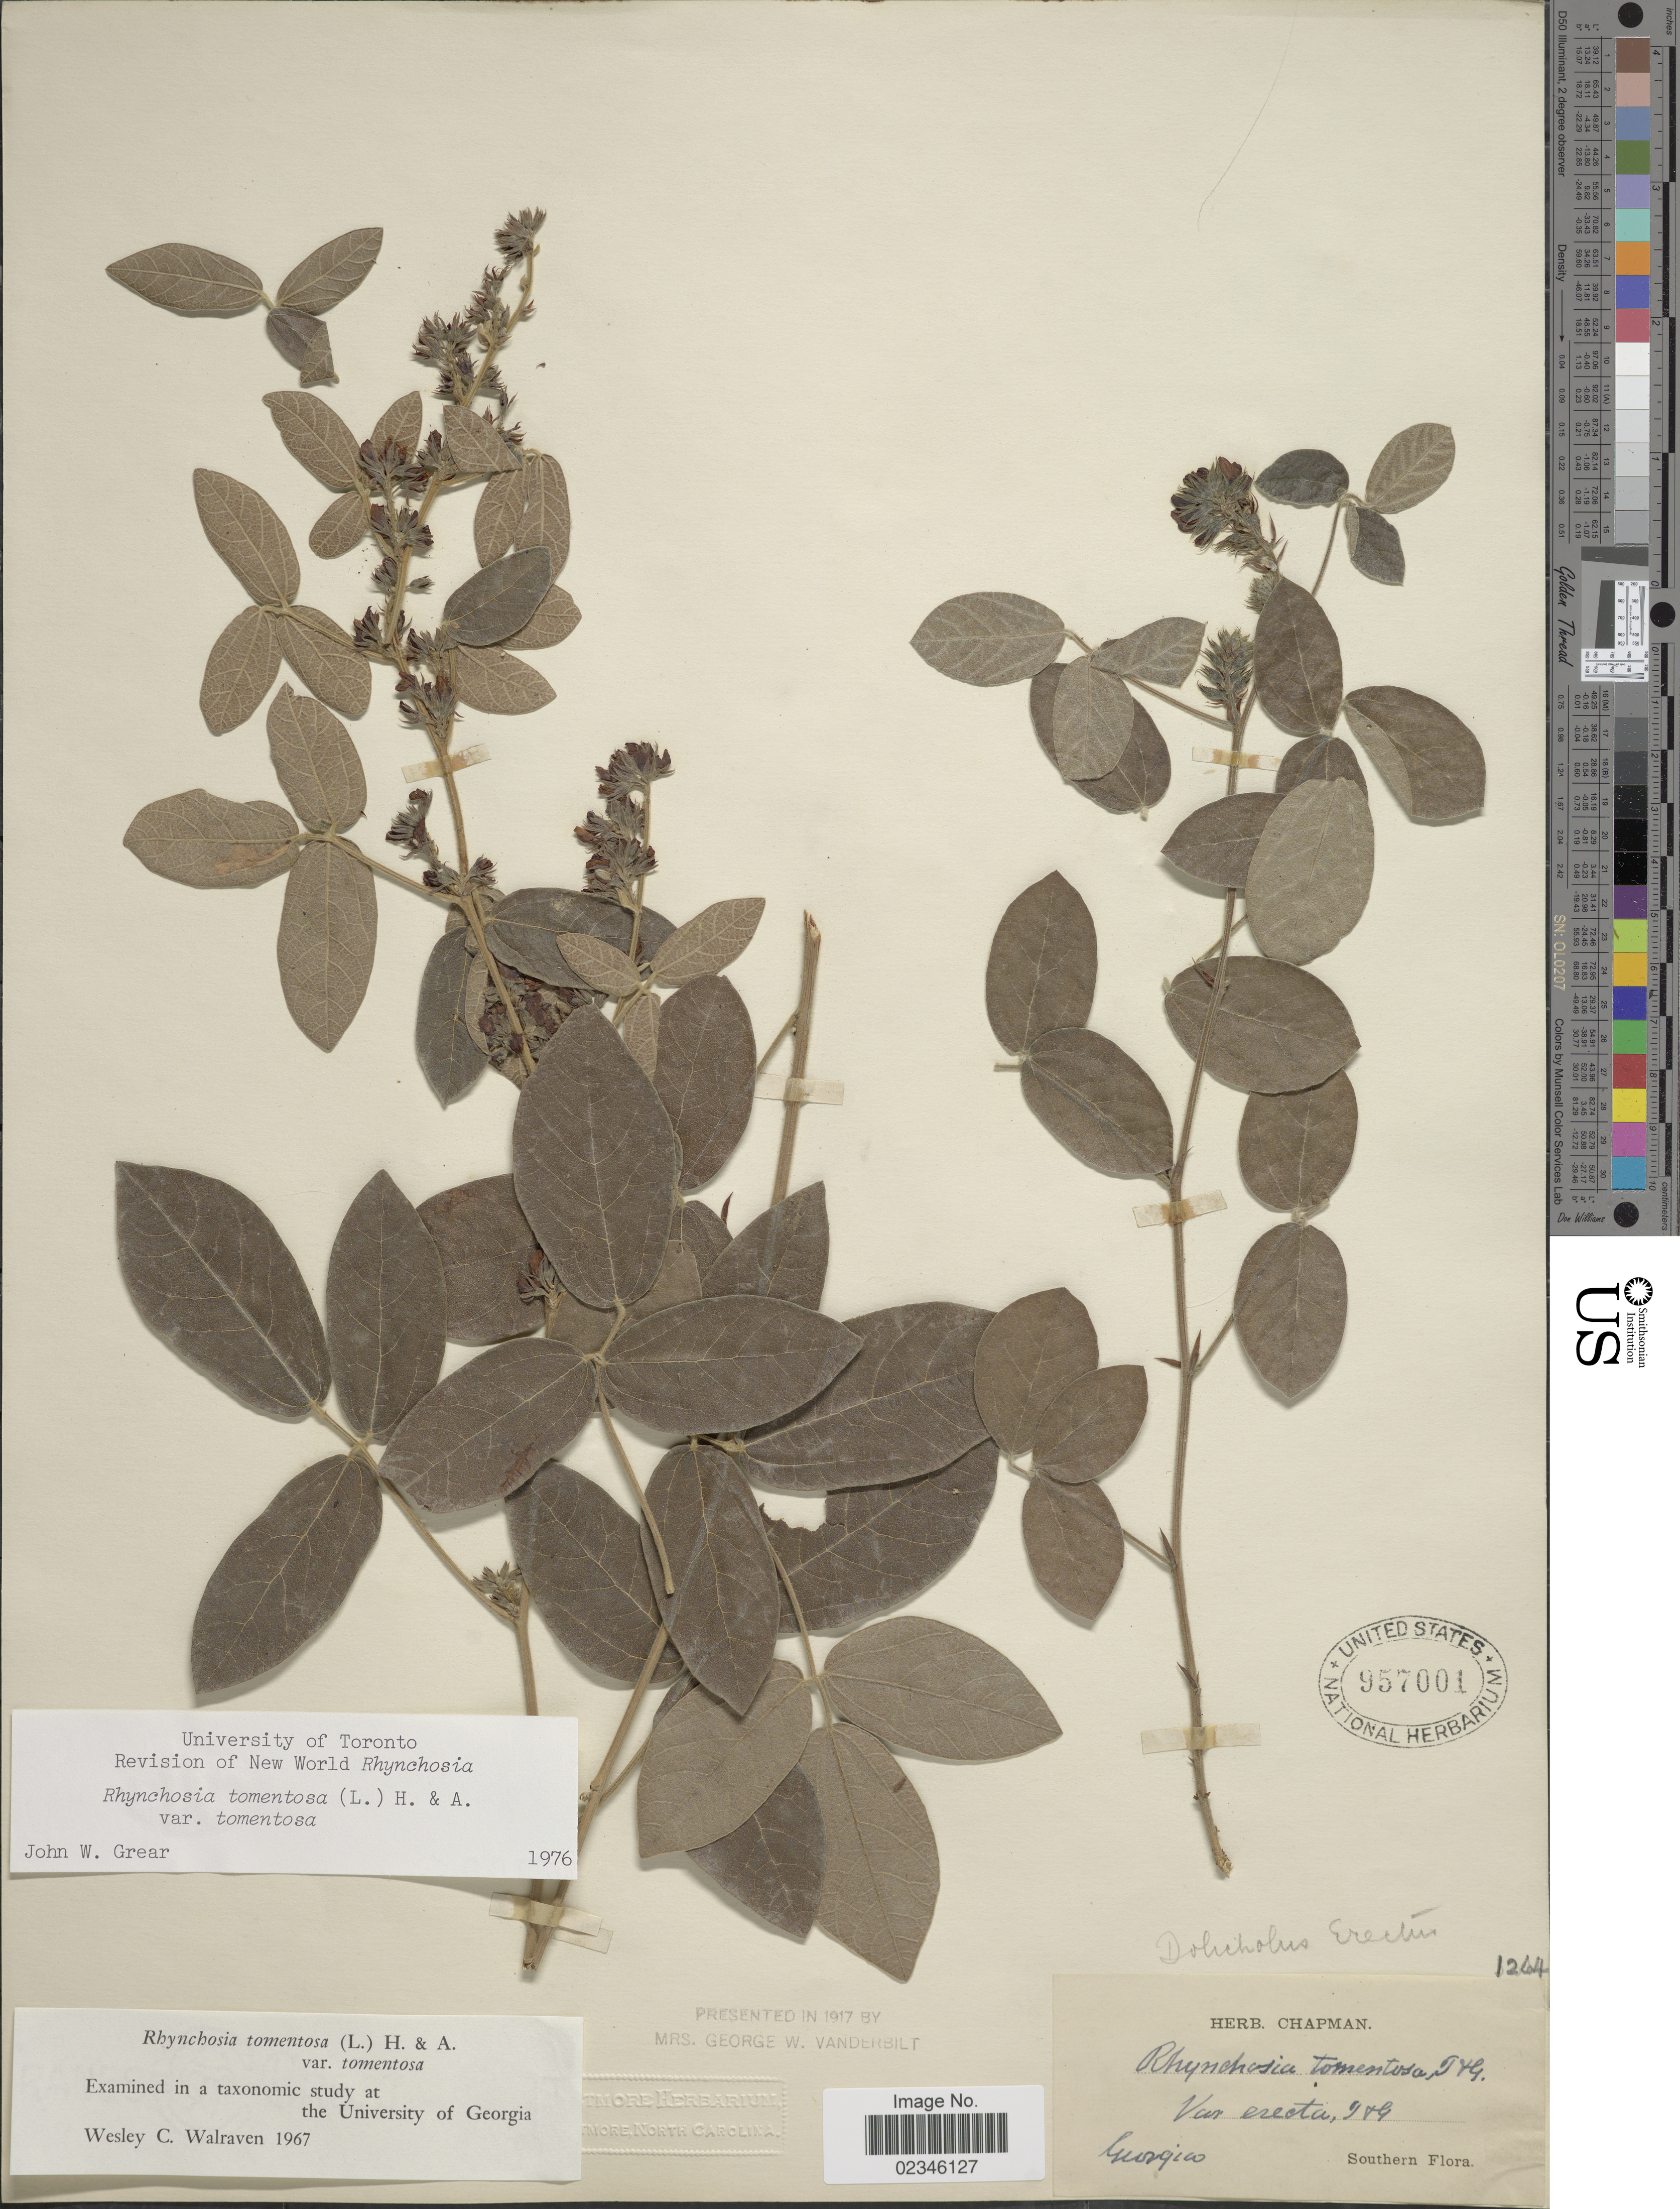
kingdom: Plantae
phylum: Tracheophyta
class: Magnoliopsida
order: Fabales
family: Fabaceae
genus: Rhynchosia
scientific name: Rhynchosia tomentosa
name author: (L.) Hook. & Arn.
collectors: ex herb. Chapman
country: United States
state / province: Georgia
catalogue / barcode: US 957001